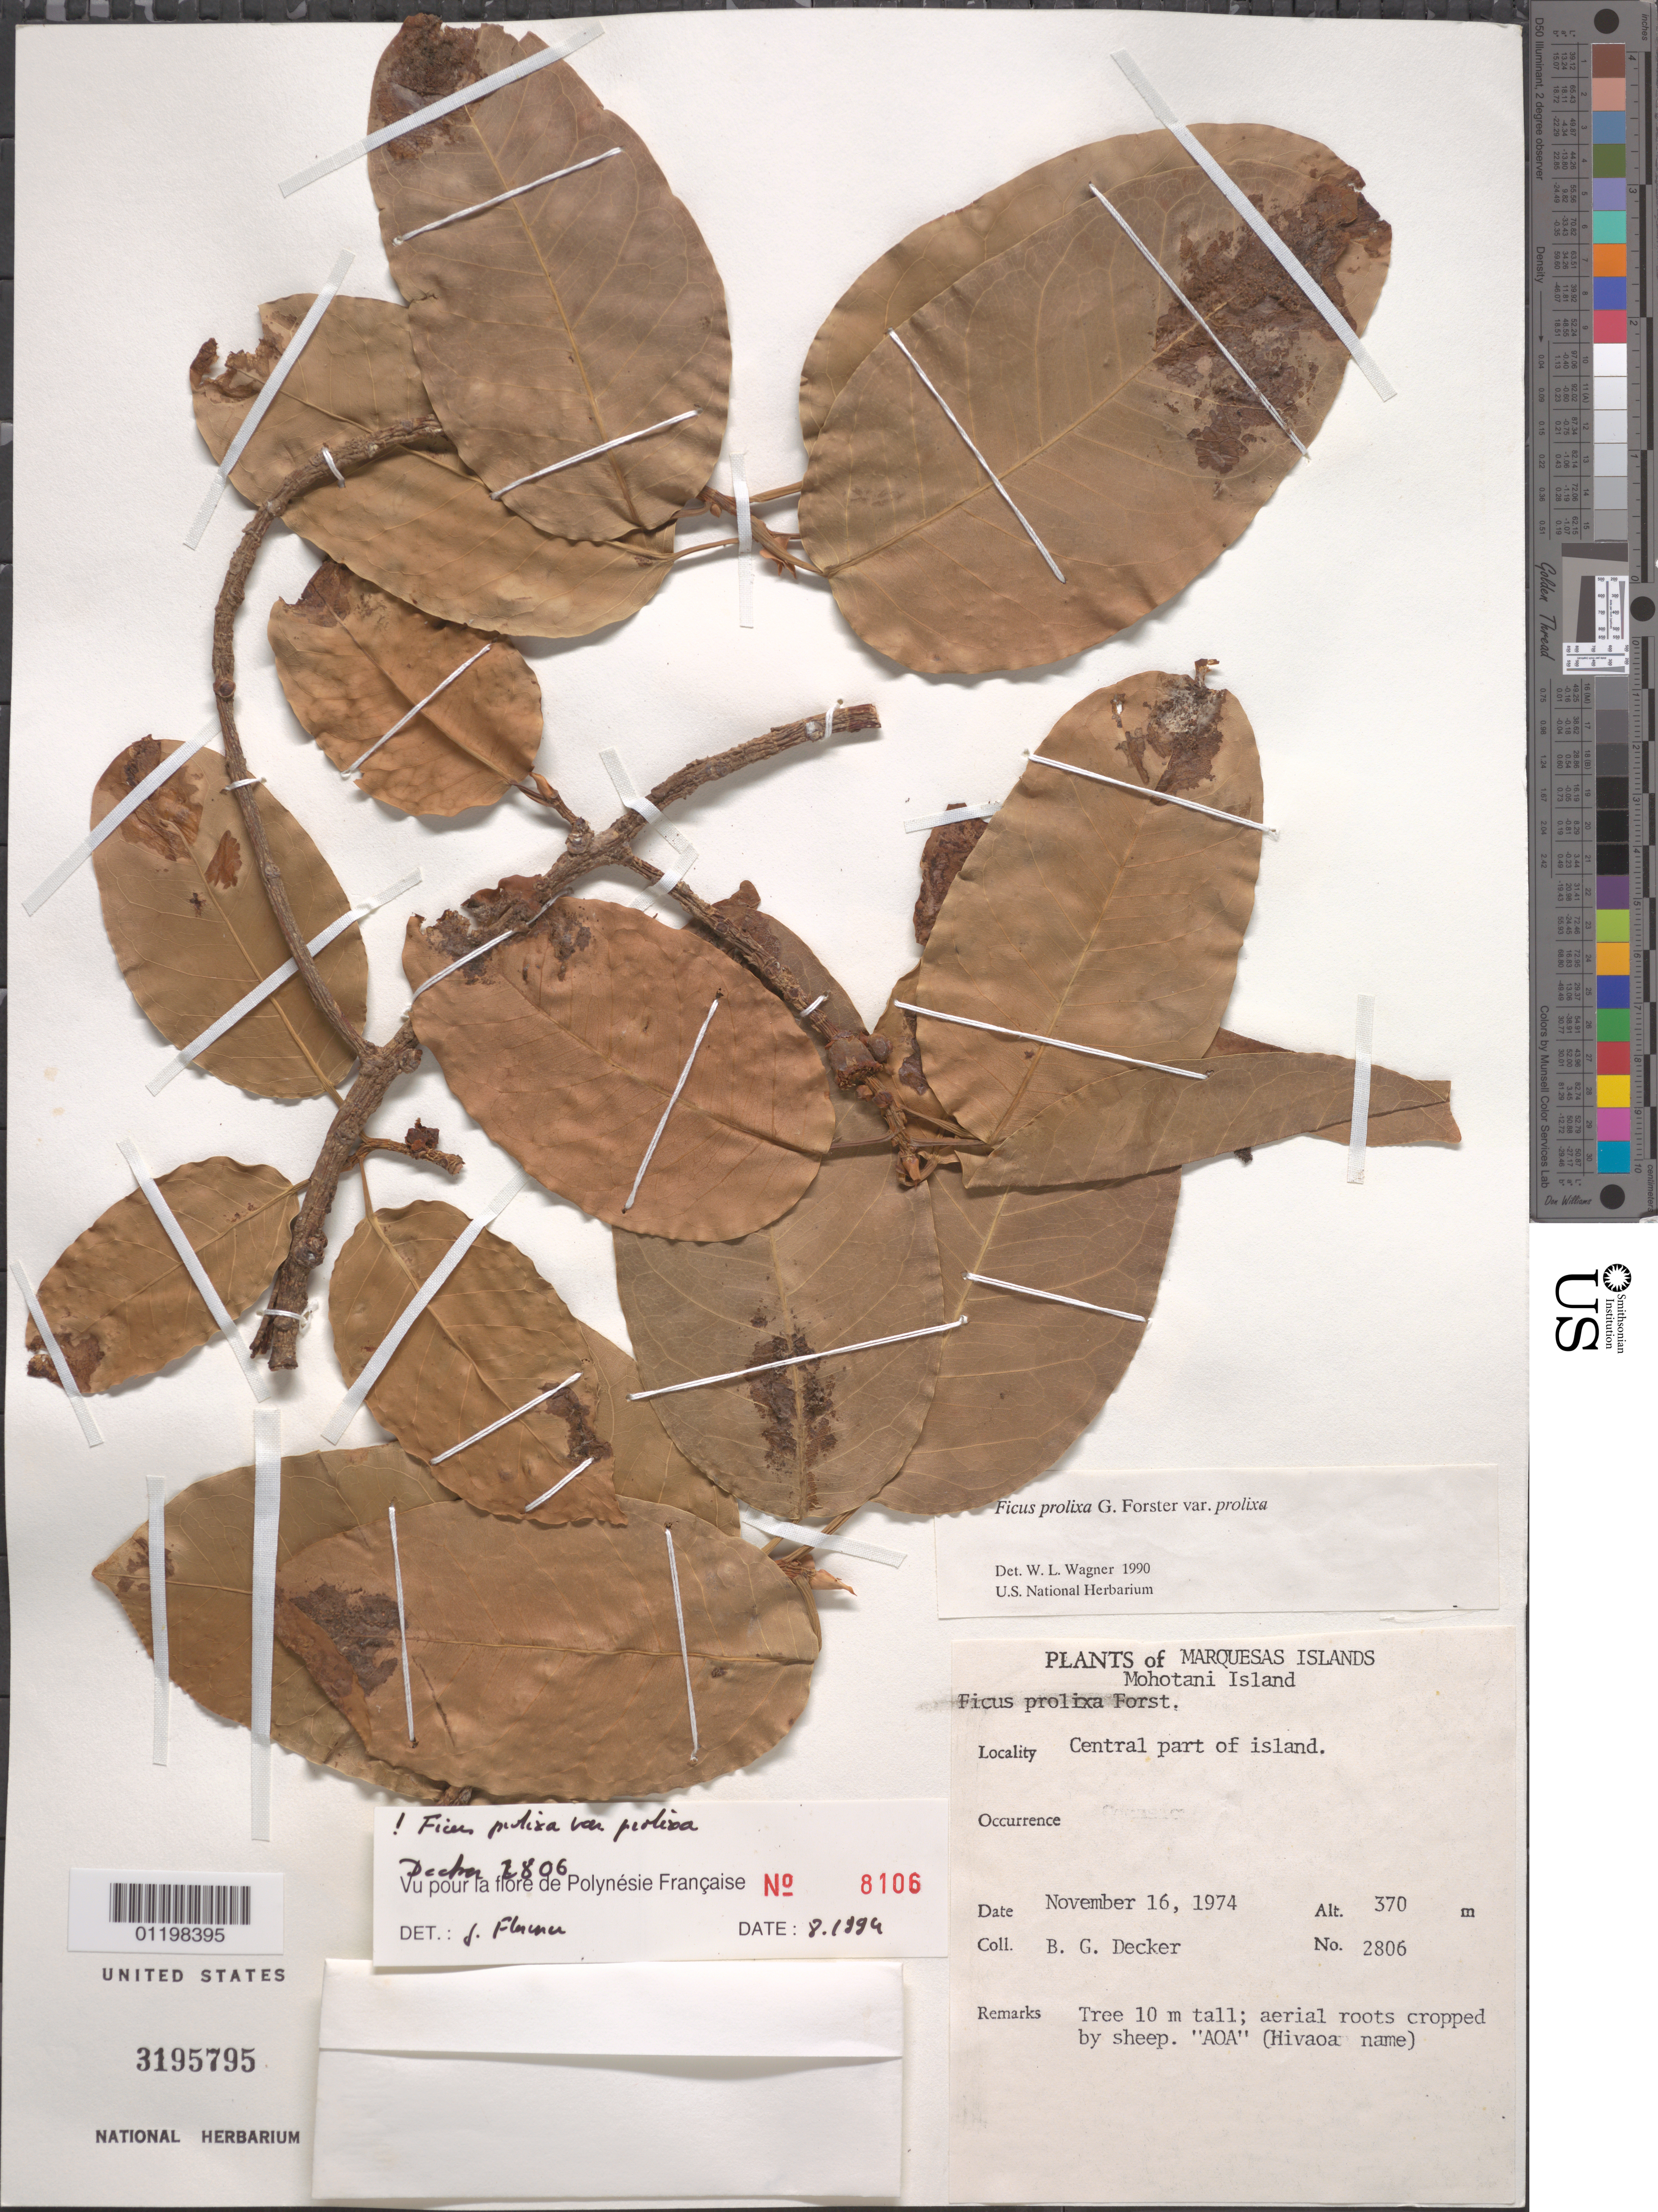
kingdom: Plantae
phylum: Tracheophyta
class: Magnoliopsida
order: Rosales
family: Moraceae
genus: Ficus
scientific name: Ficus prolixa var. prolixa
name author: G. Forst.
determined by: Florence, J.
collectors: B. G. Decker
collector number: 2806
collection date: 1974-11-16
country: French Polynesia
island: Mohotani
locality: Central part of island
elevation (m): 370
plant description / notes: Aerial roots cropped by sheep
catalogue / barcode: US 3195795